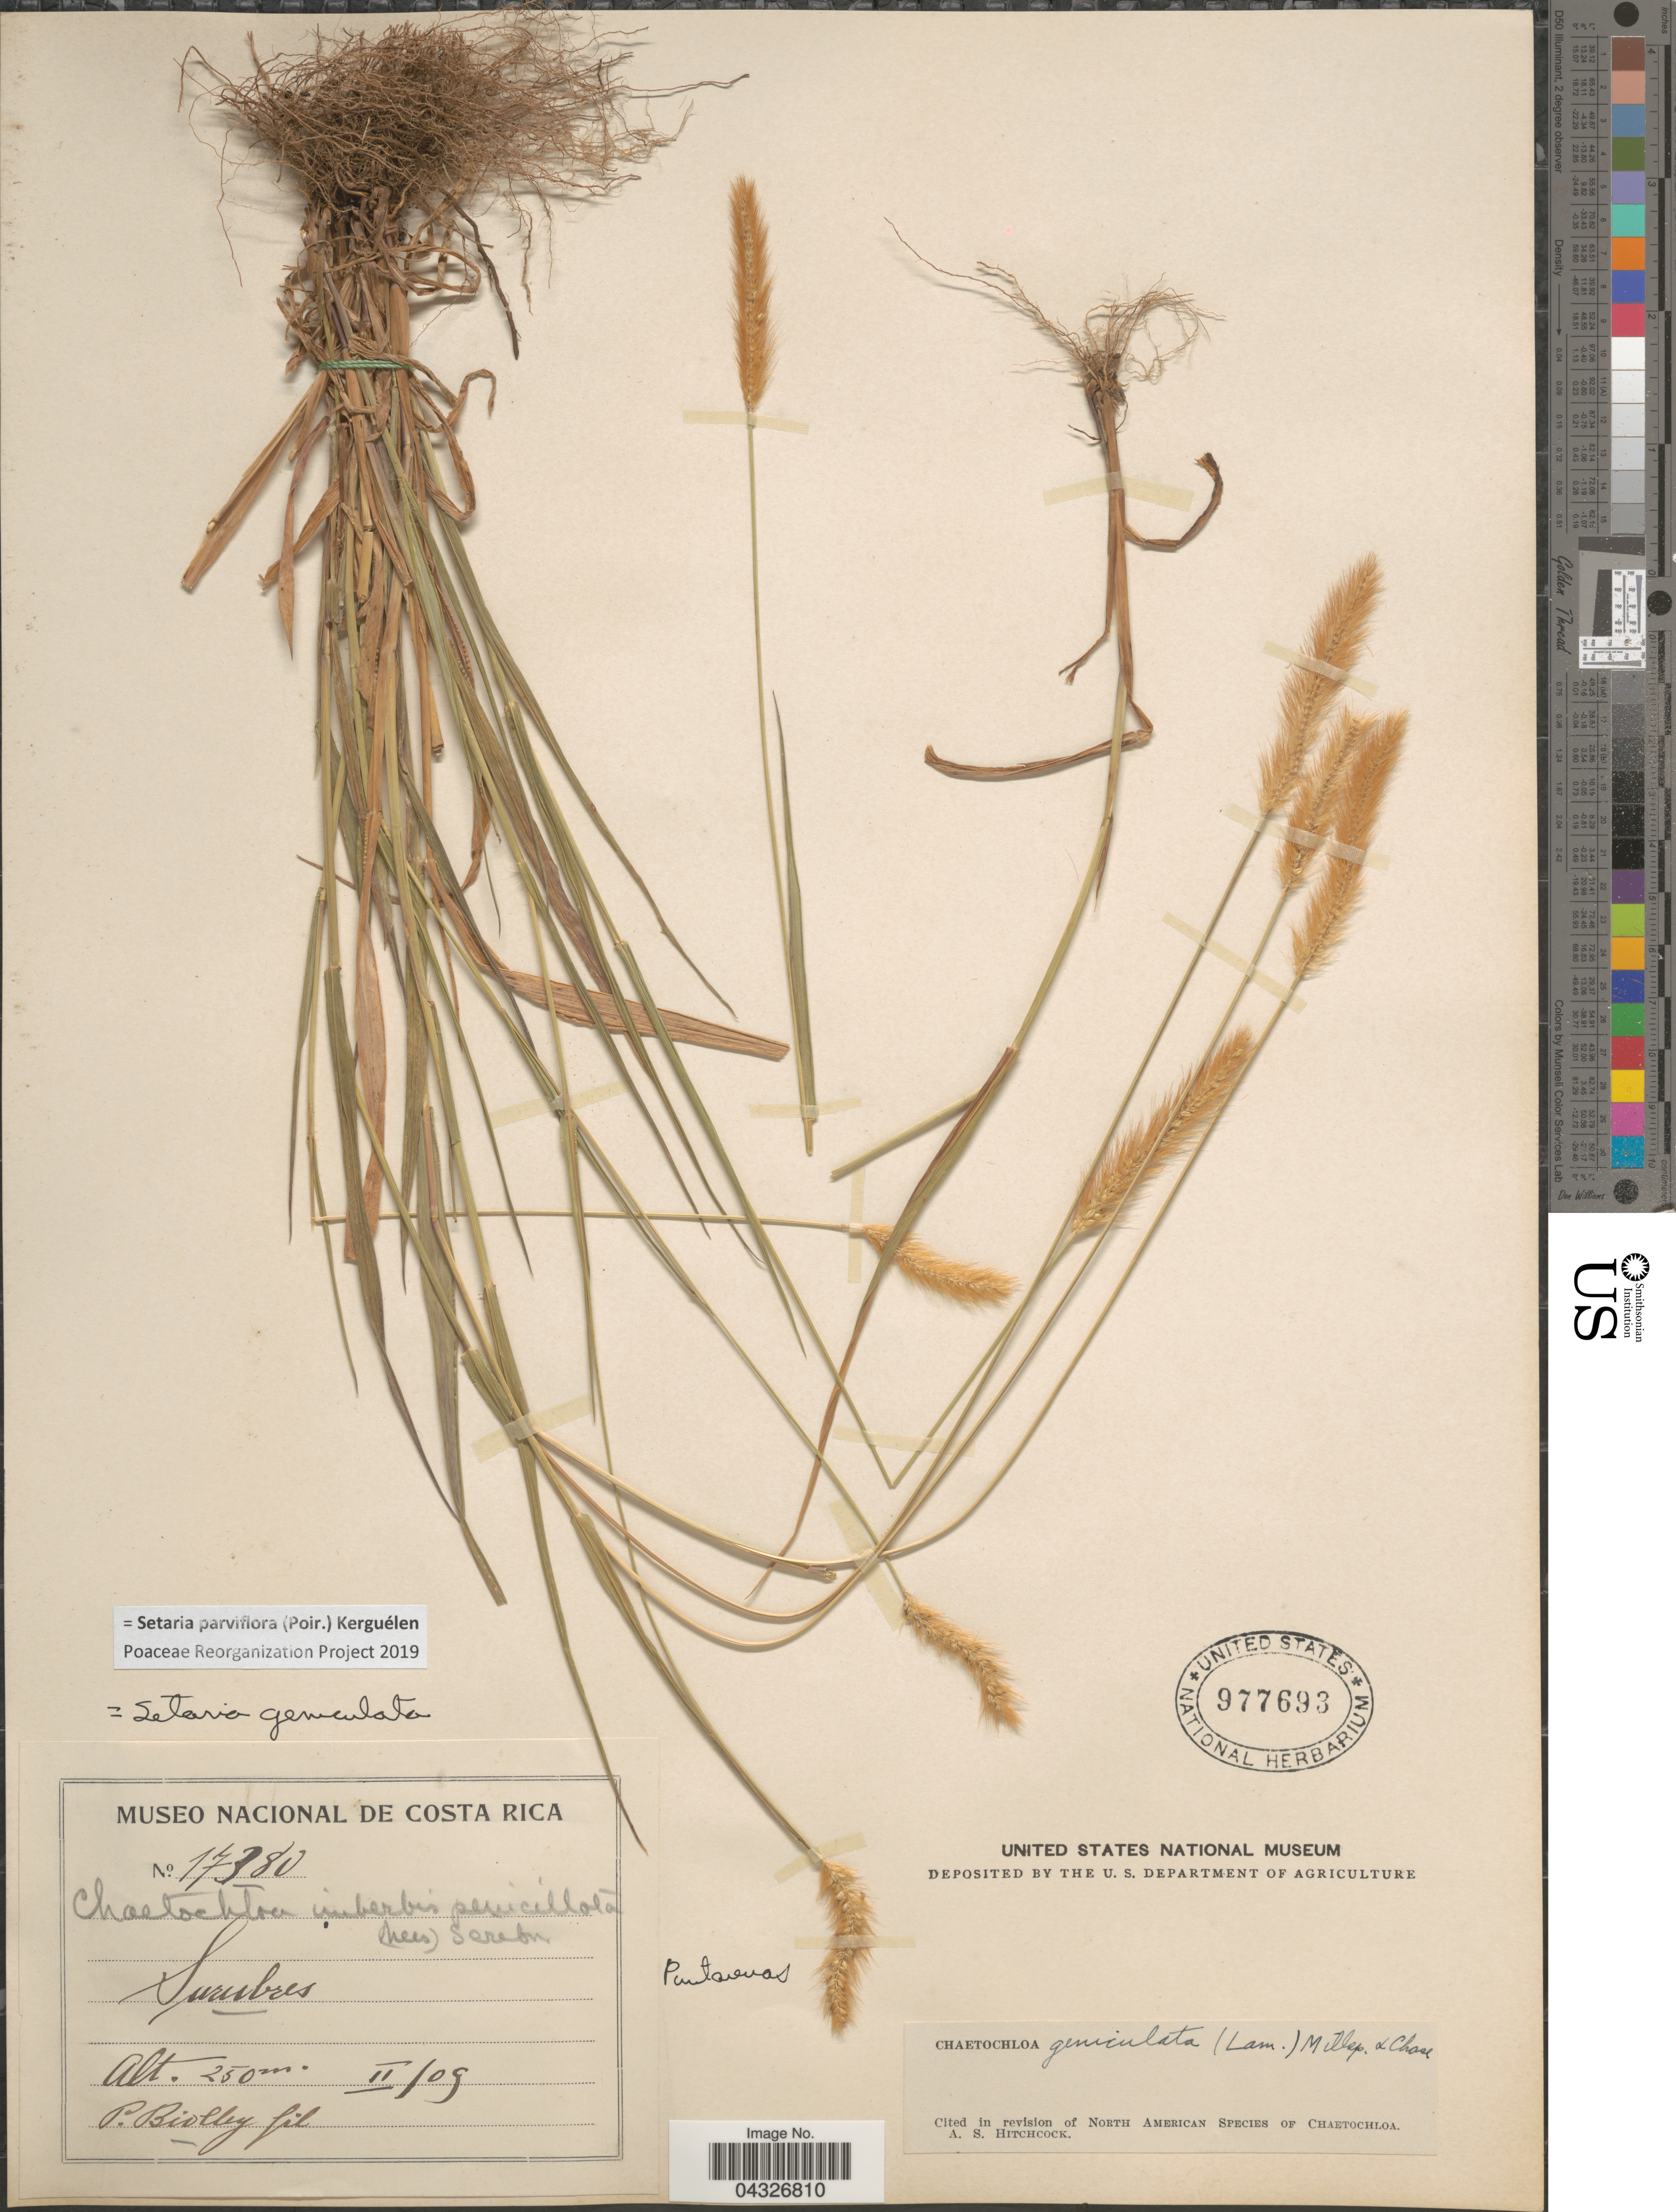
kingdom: Plantae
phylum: Tracheophyta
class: Liliopsida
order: Poales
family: Poaceae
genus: Setaria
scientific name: Setaria parviflora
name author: (Poir.) Kerguélen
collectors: P. Biolley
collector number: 17380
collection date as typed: Transcribed d/m/y: /2/9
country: Costa Rica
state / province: Puntarenas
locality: Surubres.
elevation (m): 250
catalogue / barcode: US 977693